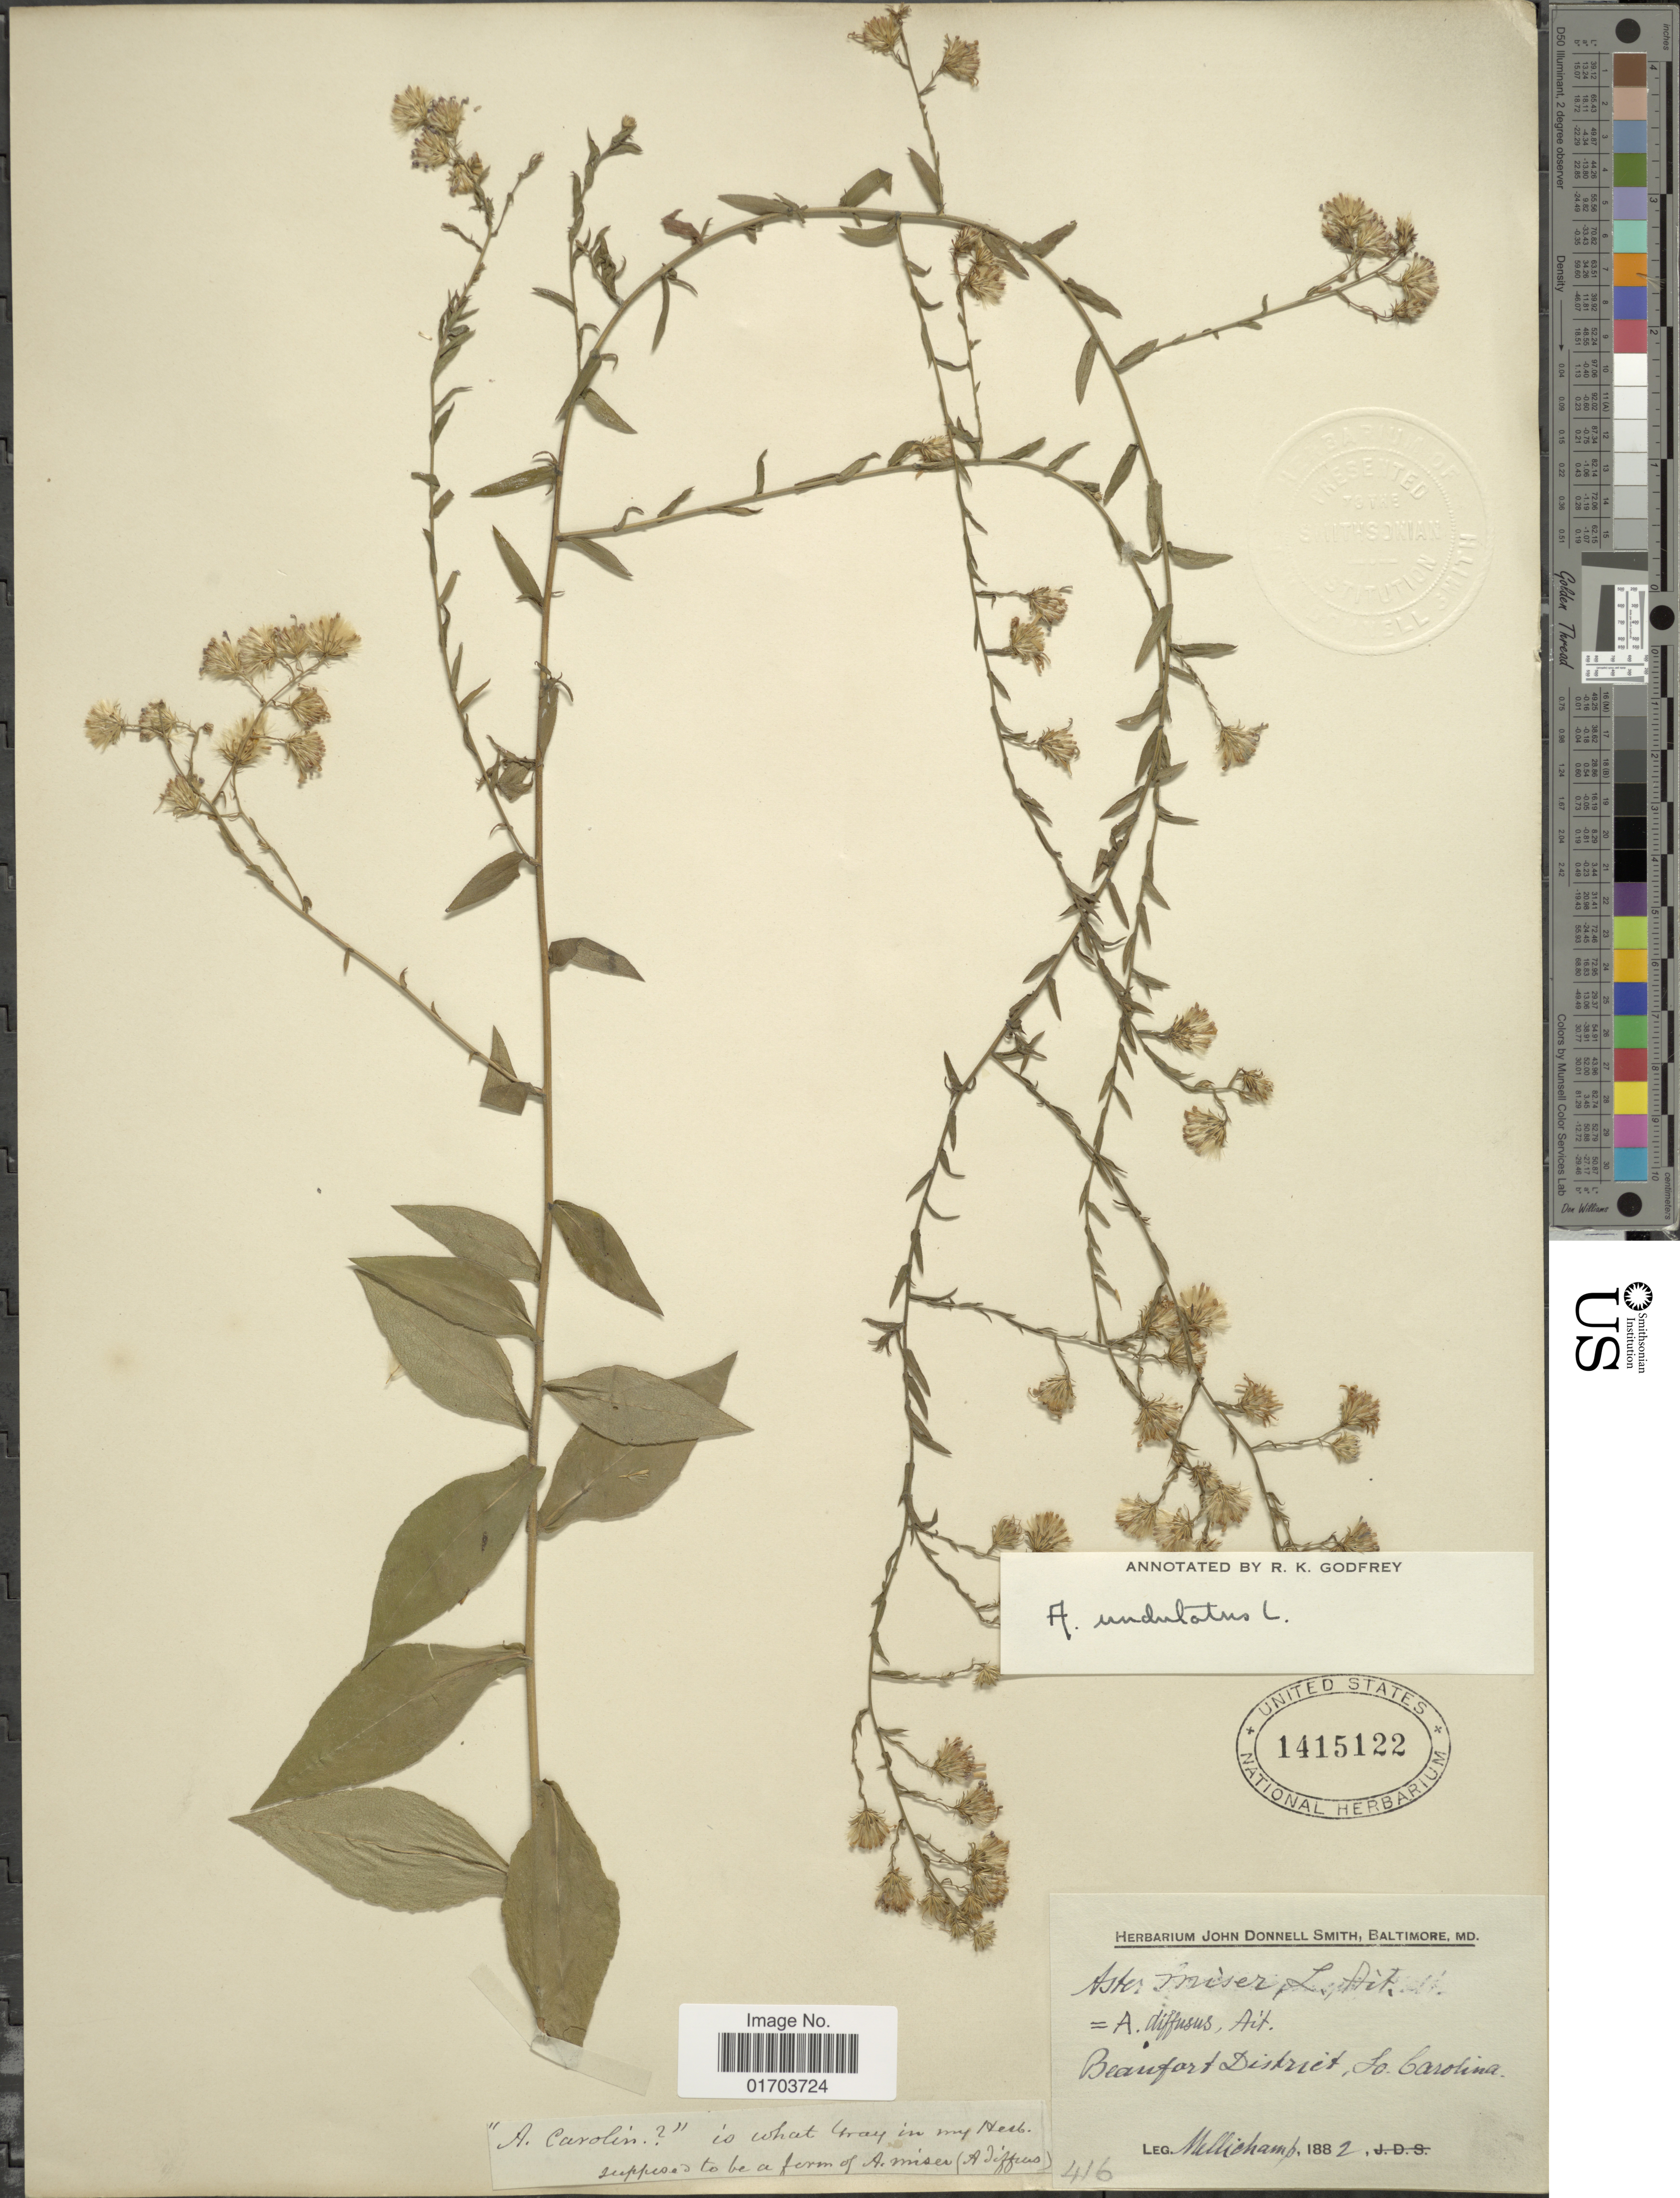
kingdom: Plantae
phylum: Tracheophyta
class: Magnoliopsida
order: Asterales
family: Asteraceae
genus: Symphyotrichum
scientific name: Symphyotrichum undulatum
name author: (L.) G.L. Nesom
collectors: -. Mellichamp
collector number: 416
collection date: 1882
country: United States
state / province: South Carolina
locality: Beaufort District, So. Carolina.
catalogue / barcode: US 1415122